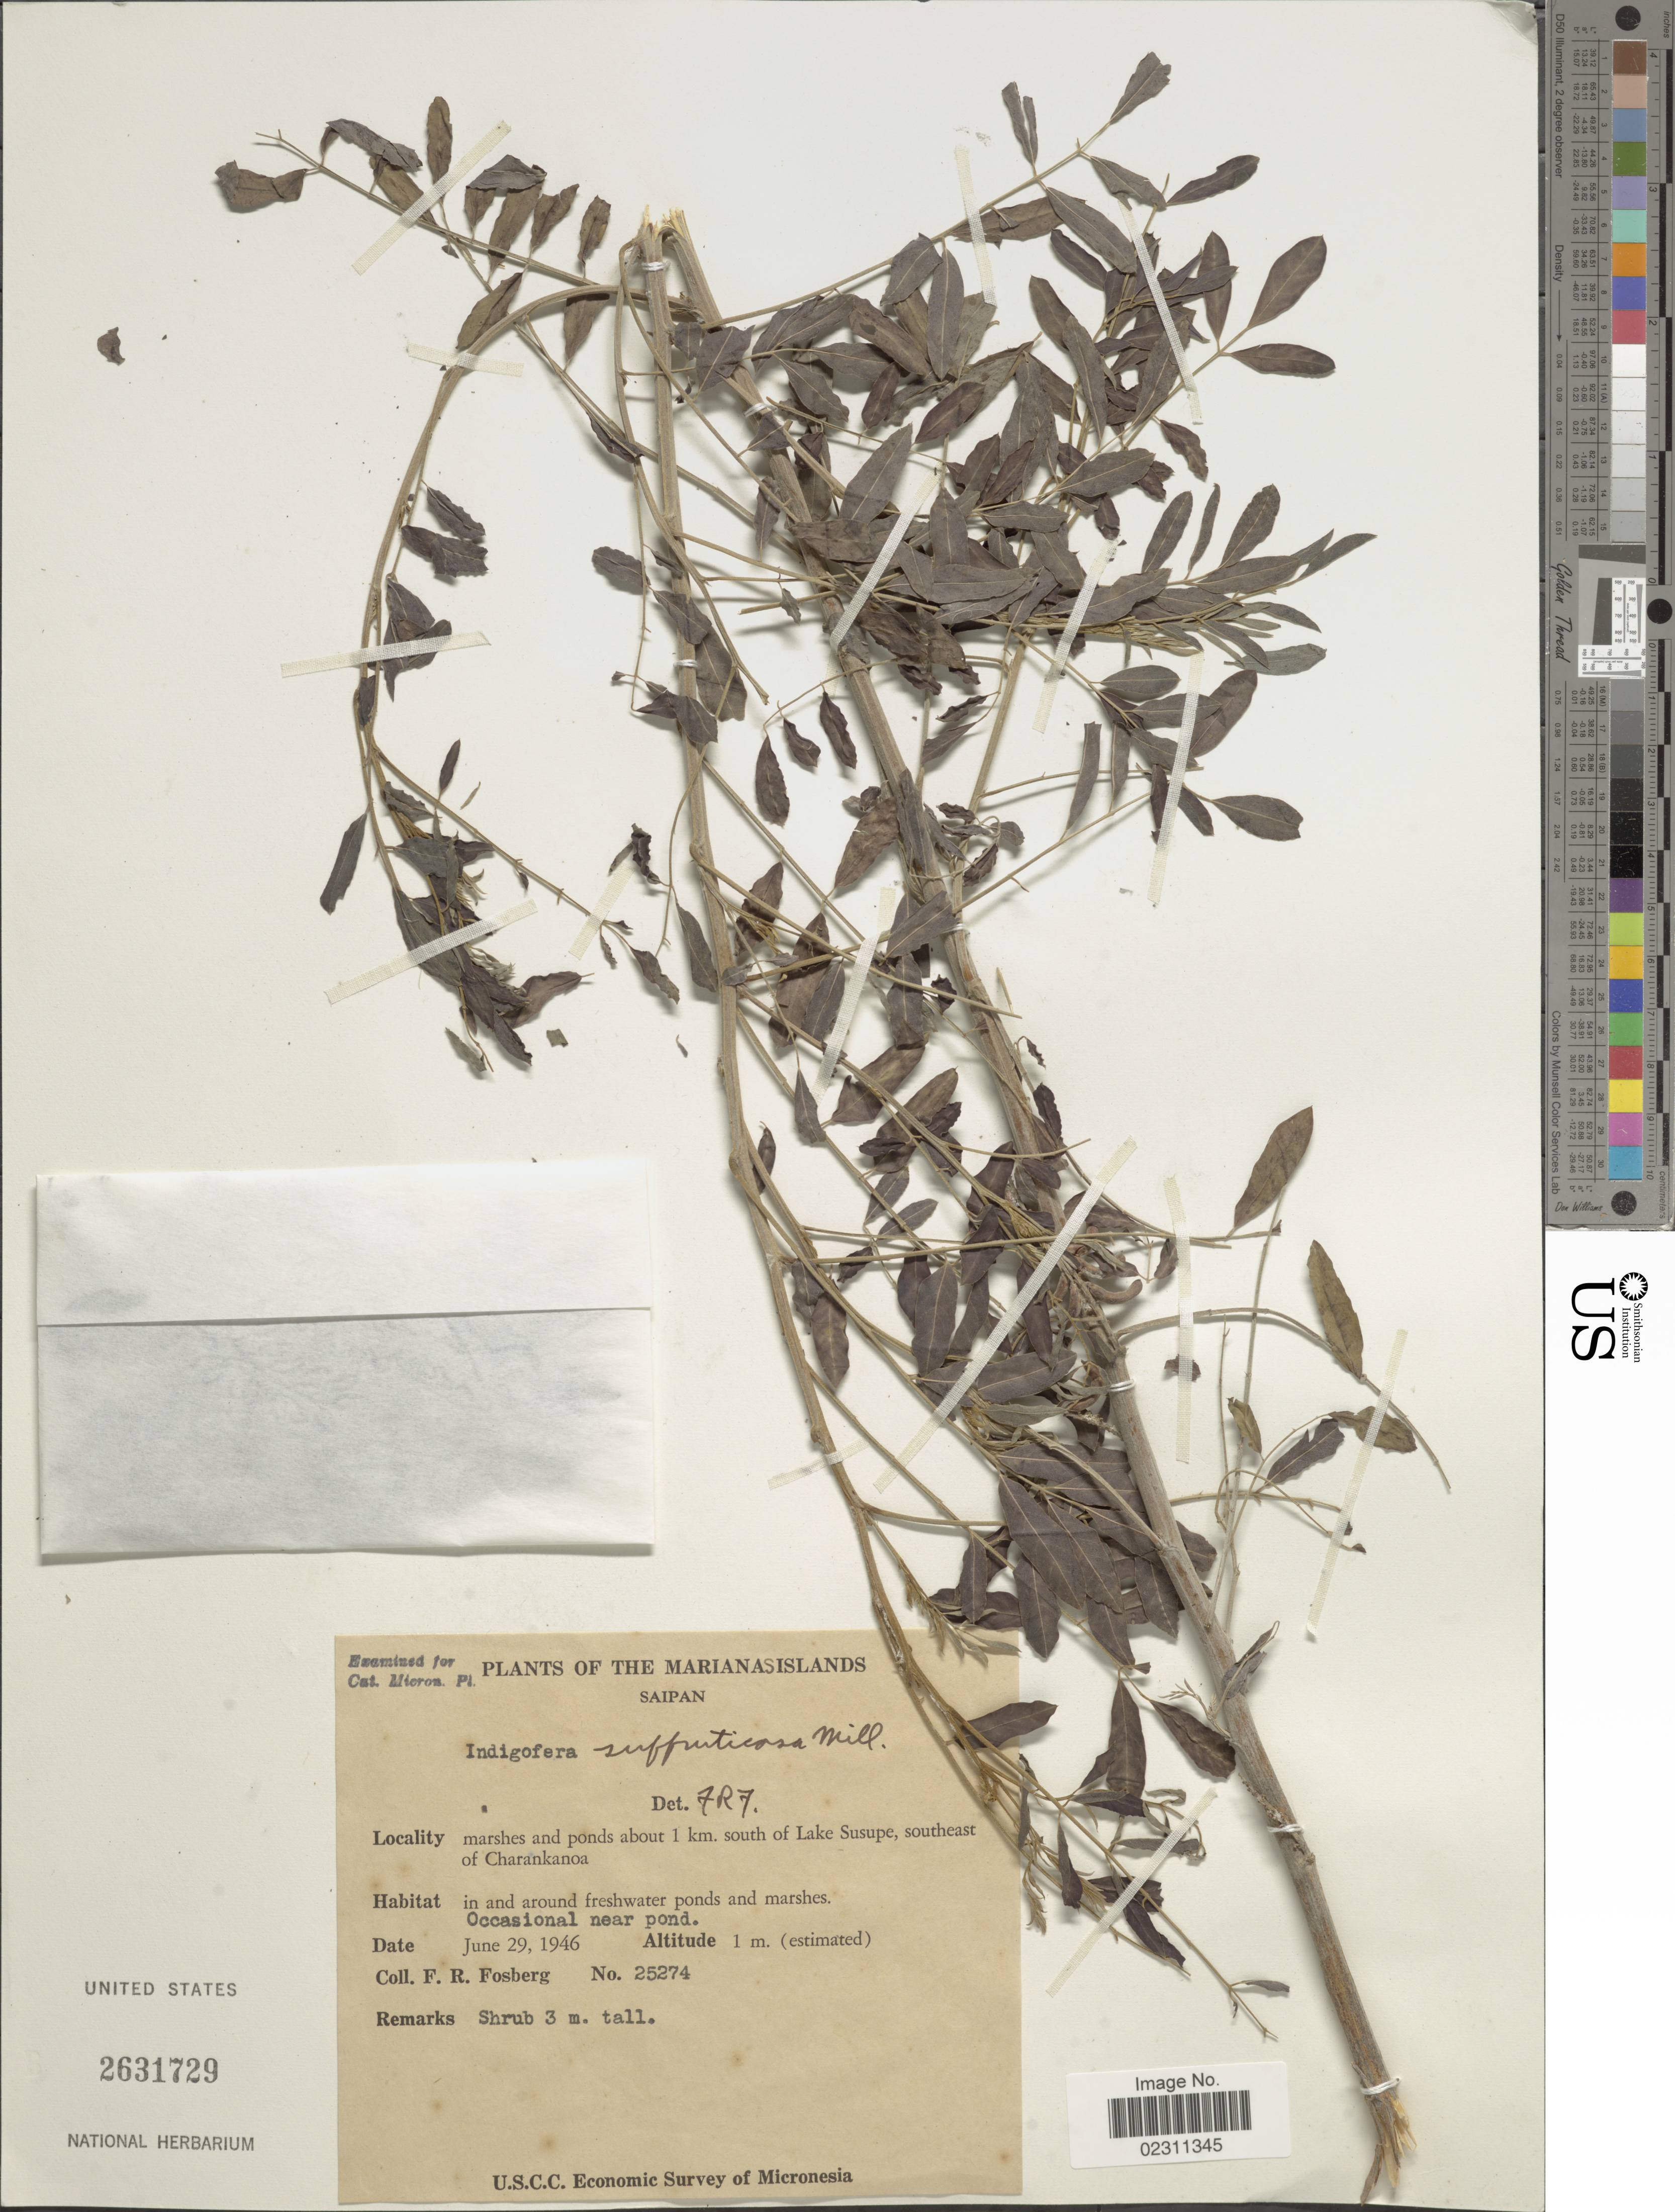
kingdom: Plantae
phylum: Tracheophyta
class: Magnoliopsida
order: Fabales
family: Fabaceae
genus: Indigofera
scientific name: Indigofera suffruticosa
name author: Mill.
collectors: F. R. Fosberg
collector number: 25274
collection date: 1946-06-29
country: Northern Mariana Islands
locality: Saipan. about 1 km. south of Lake Susupe, southeast of Charankanoa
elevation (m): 1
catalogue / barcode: US 2631729